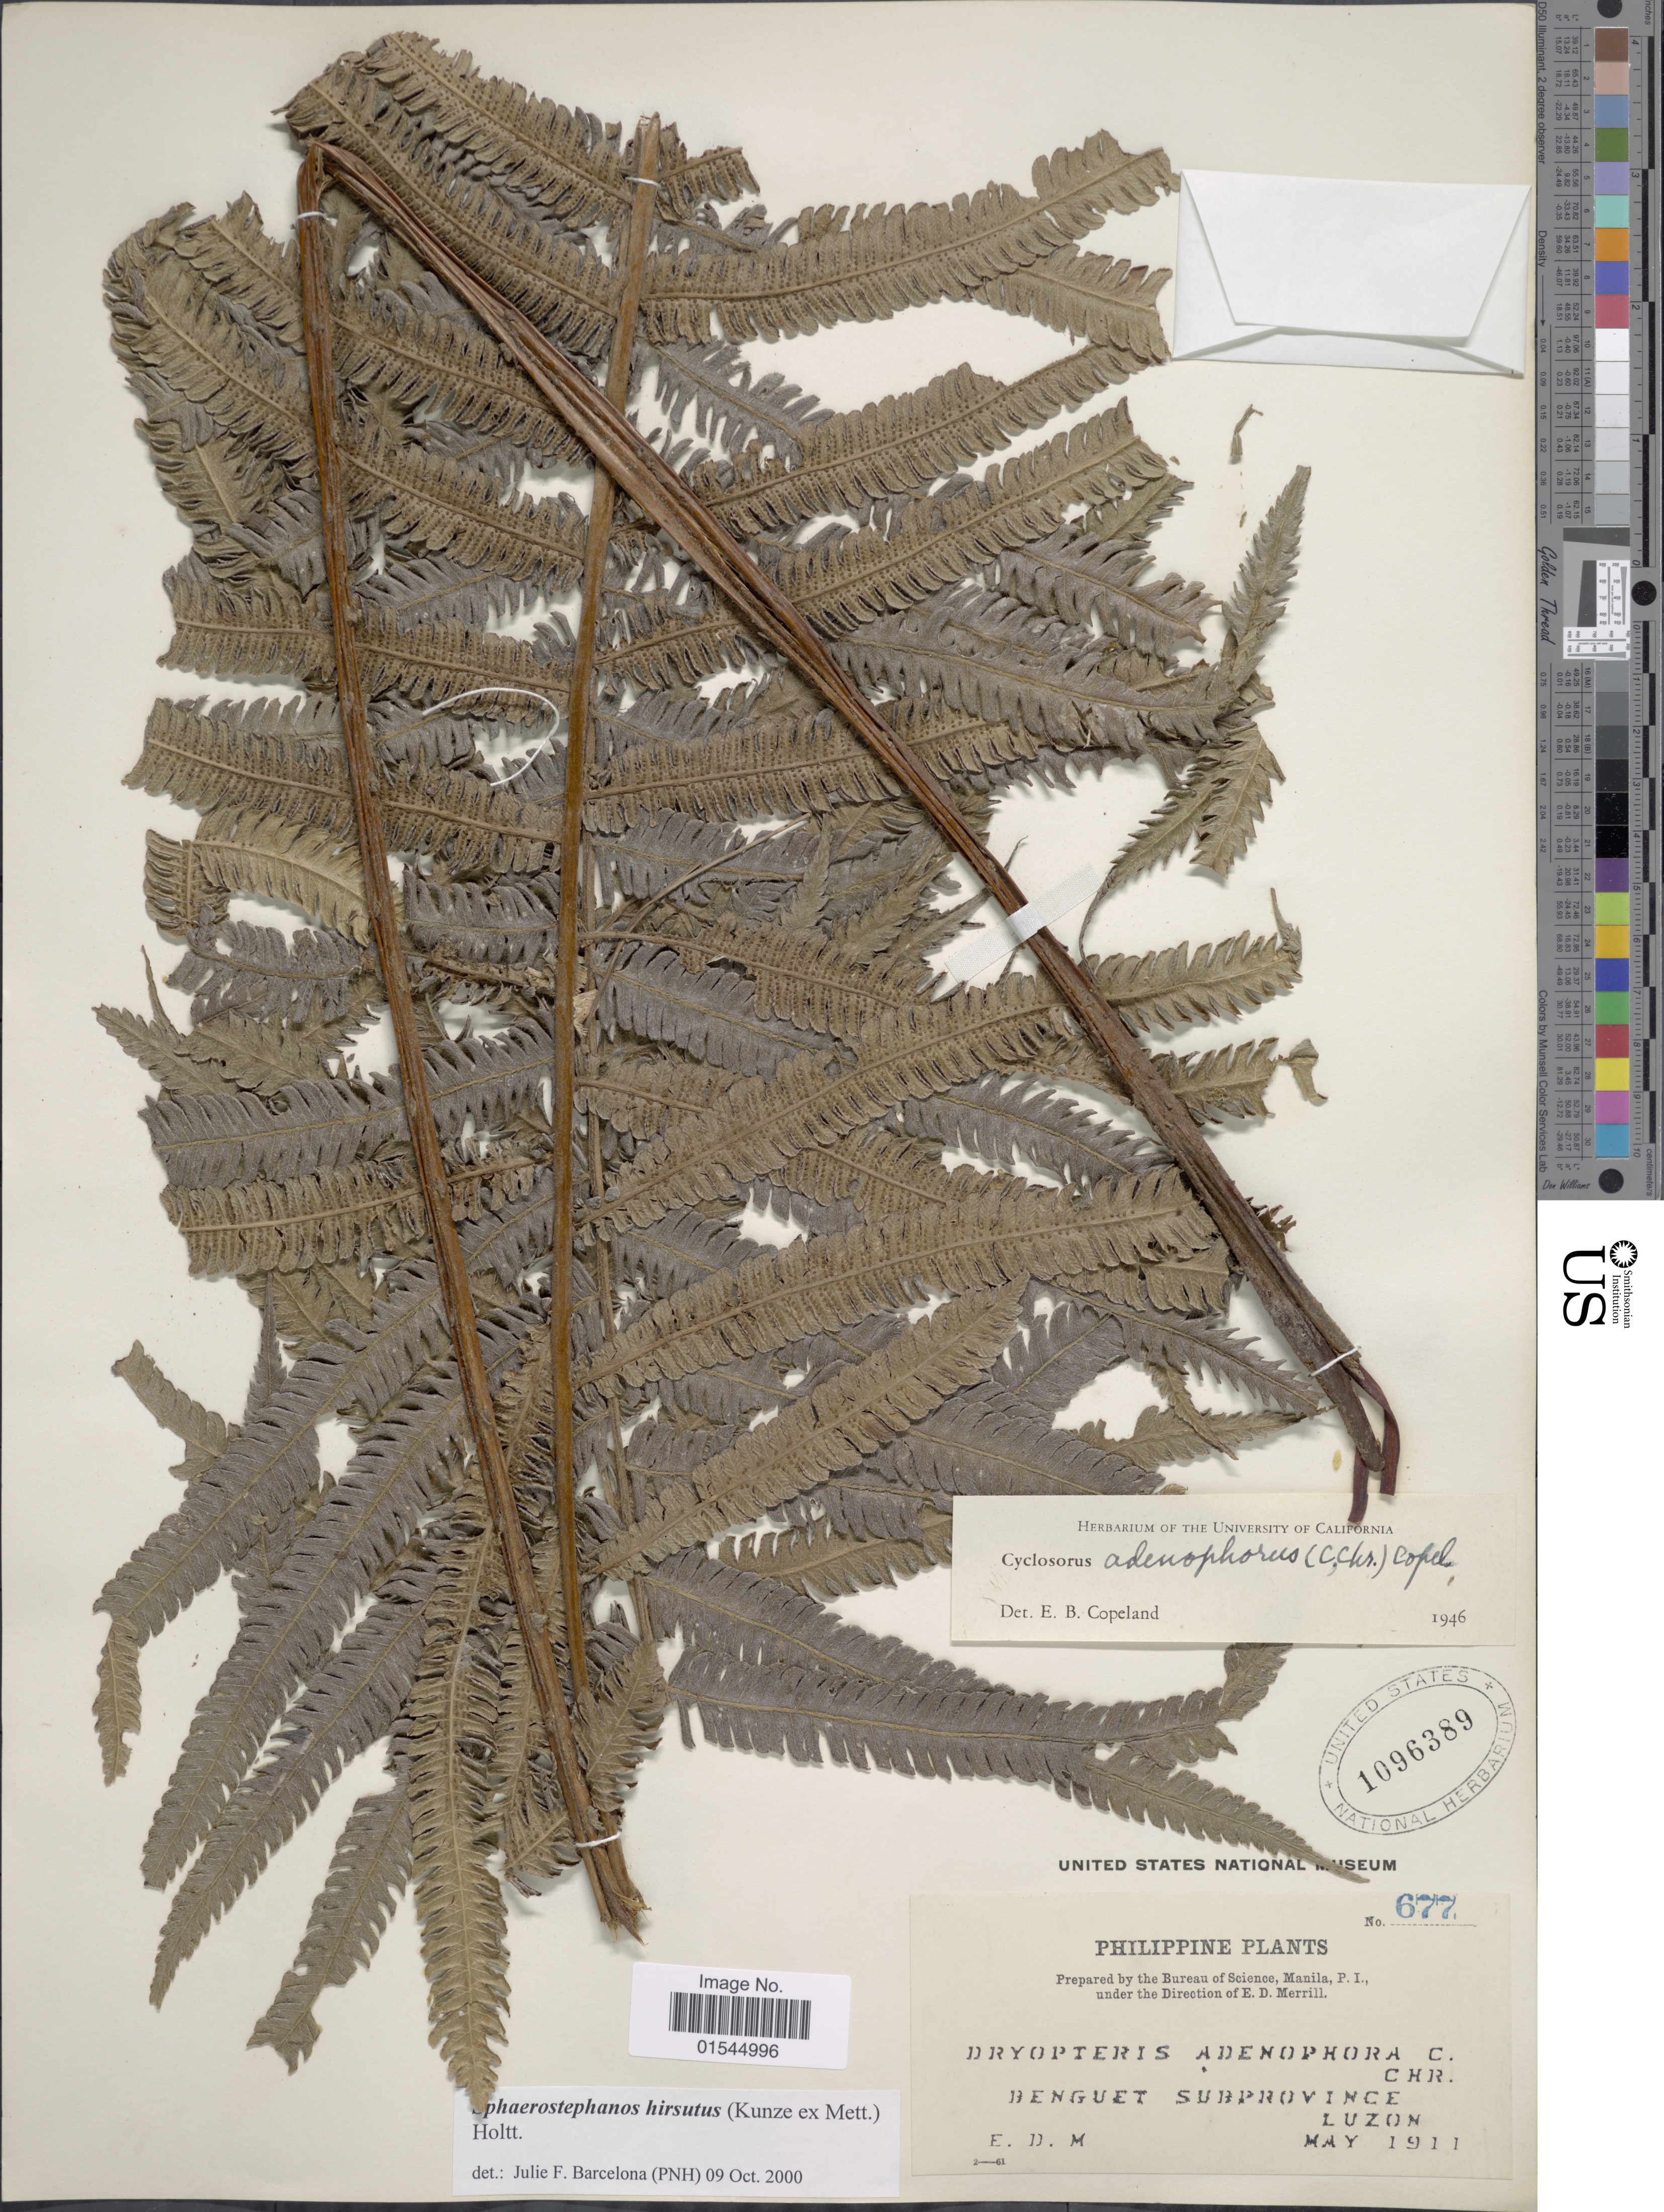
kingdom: Plantae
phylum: Tracheophyta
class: Polypodiopsida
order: Polypodiales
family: Thelypteridaceae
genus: Sphaerostephanos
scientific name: Sphaerostephanos hirsutus var. hirsutus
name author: (Kunze ex Mett.) Holttum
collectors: E. D. Merrill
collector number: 677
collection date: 1911-05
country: Philippines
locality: Benguet Subprovine Luzon.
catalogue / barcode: US 1096389